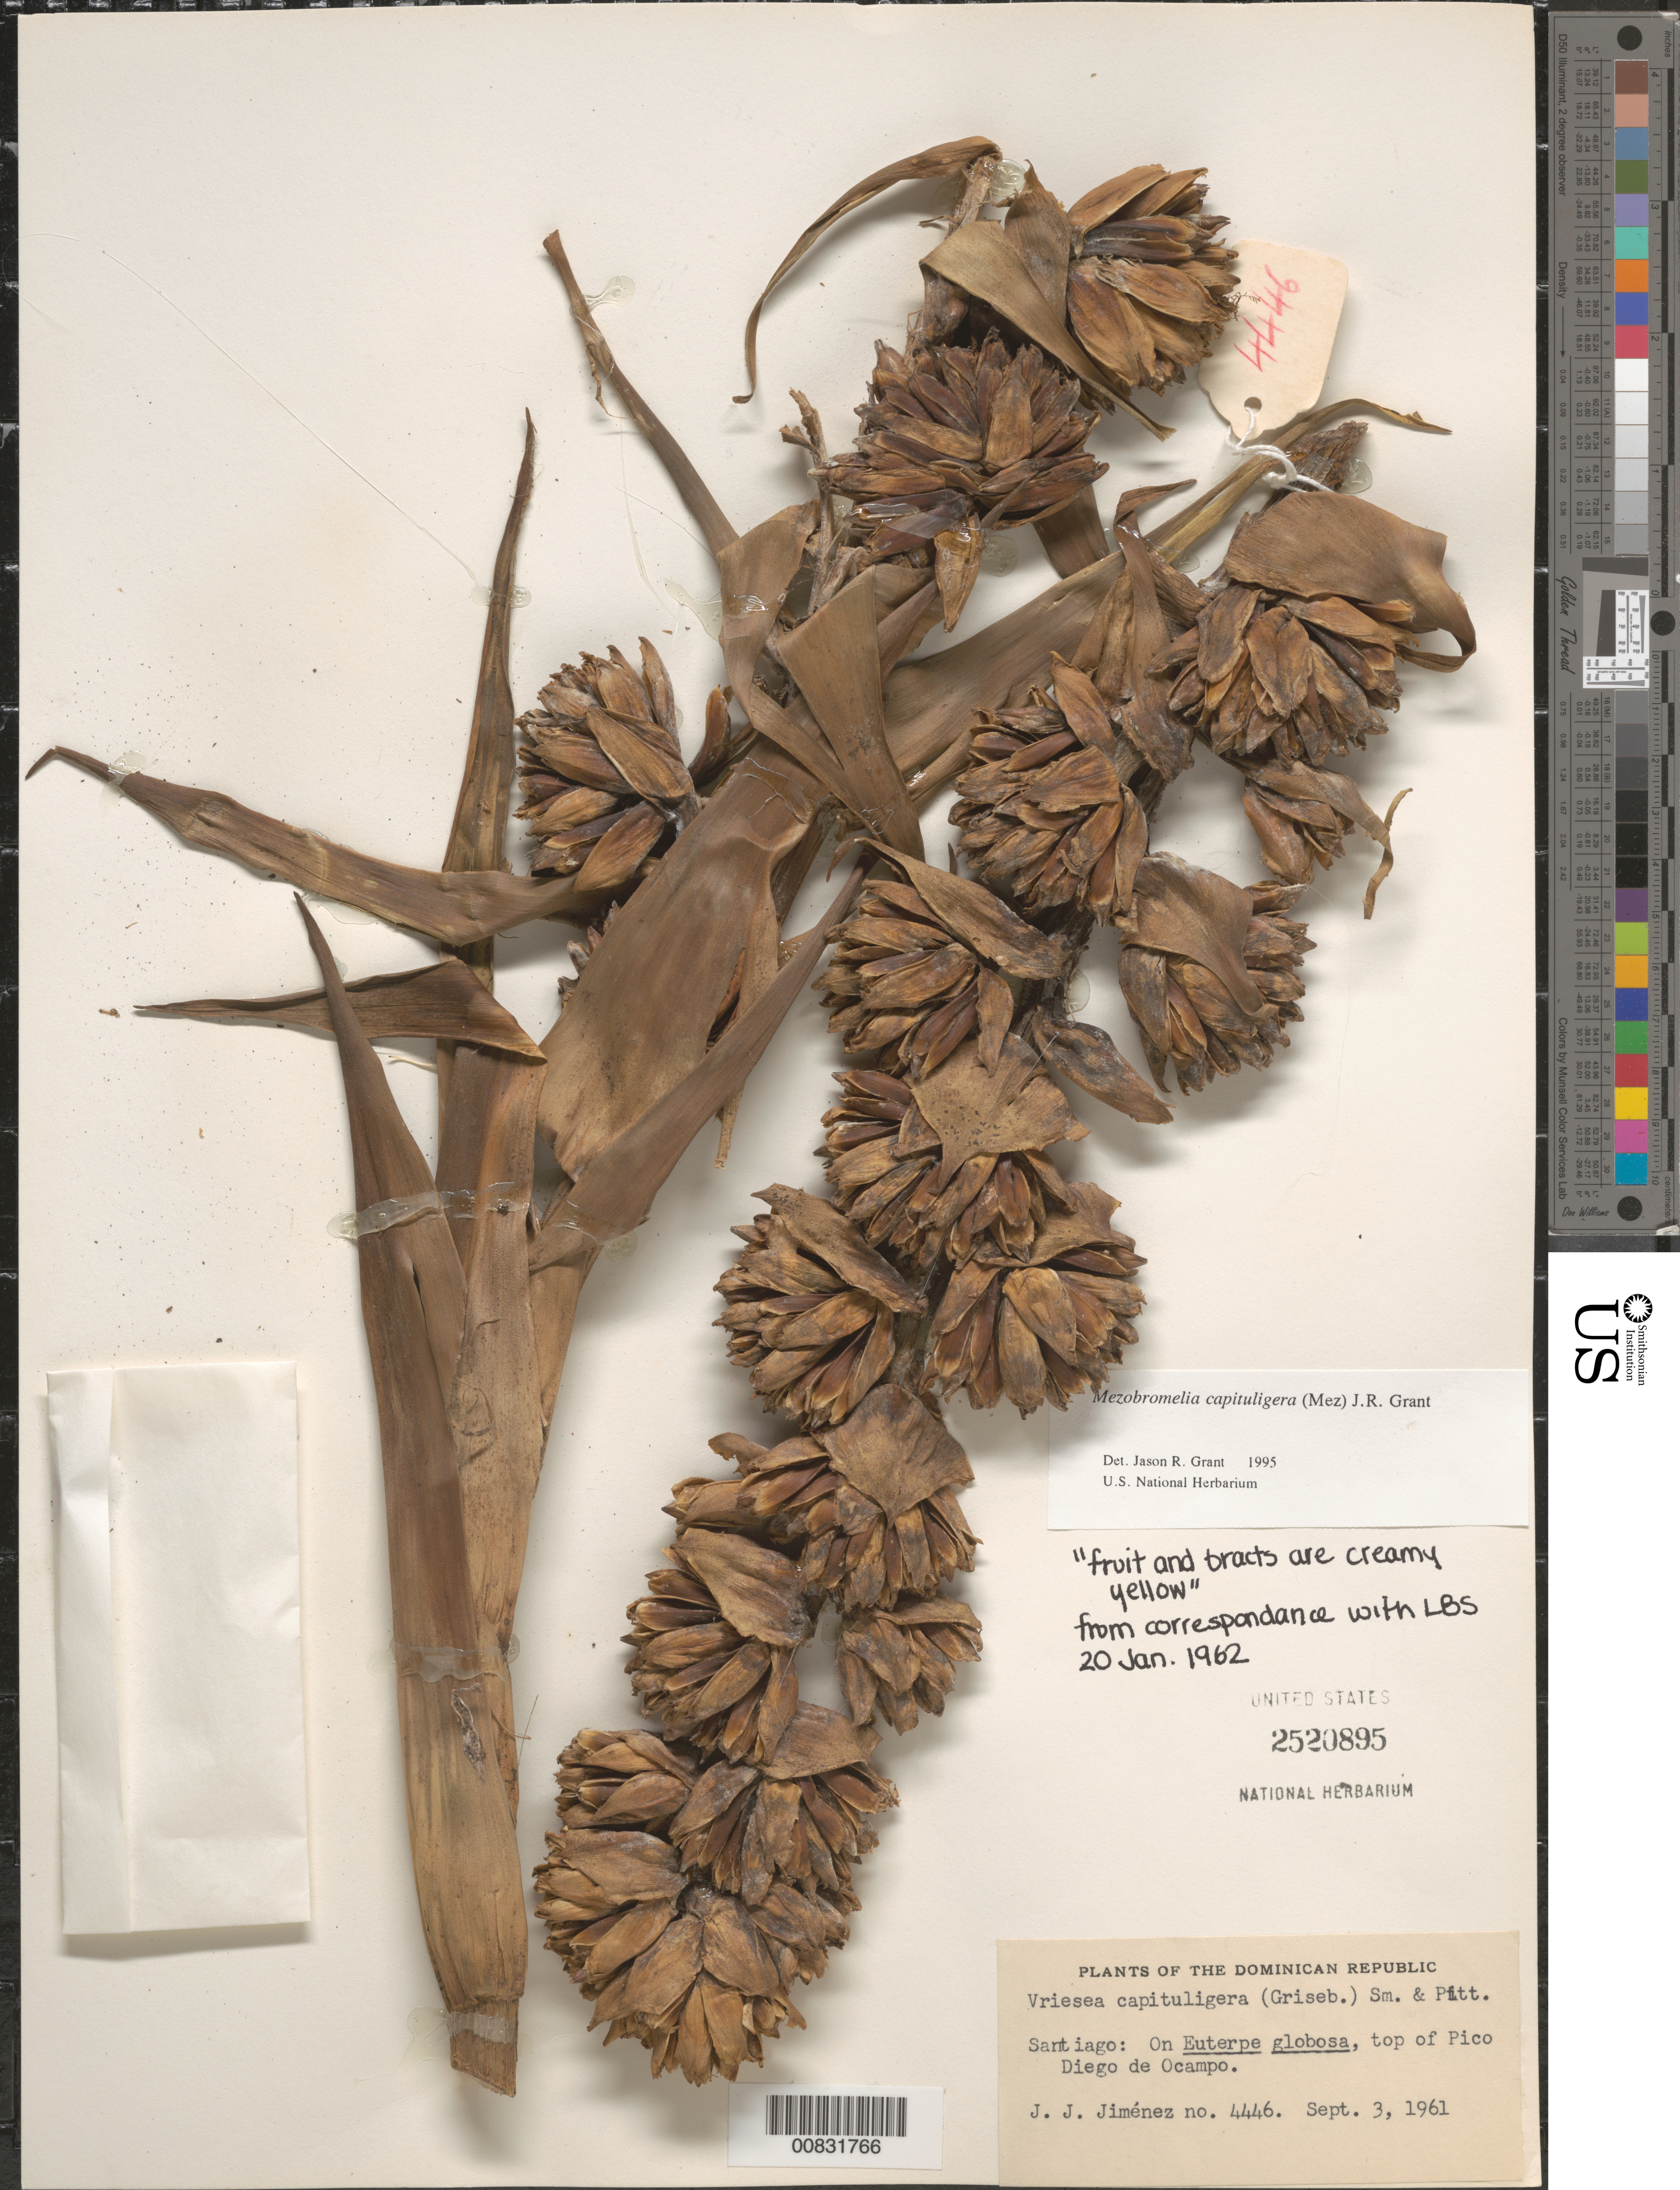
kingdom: Plantae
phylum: Tracheophyta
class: Liliopsida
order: Poales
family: Bromeliaceae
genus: Mezobromelia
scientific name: Mezobromelia capituligera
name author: (Griseb.) J.R. Grant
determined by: Grant, J. R., (SWITZERLAND)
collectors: J. J. Jiménez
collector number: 4446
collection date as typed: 03 Sep 1961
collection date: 1961-09-03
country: Dominican Republic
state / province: Santiago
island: Hispaniola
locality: Top of Pico Diego de Ocampo.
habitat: On Euterpe globosa.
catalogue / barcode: US 2520895